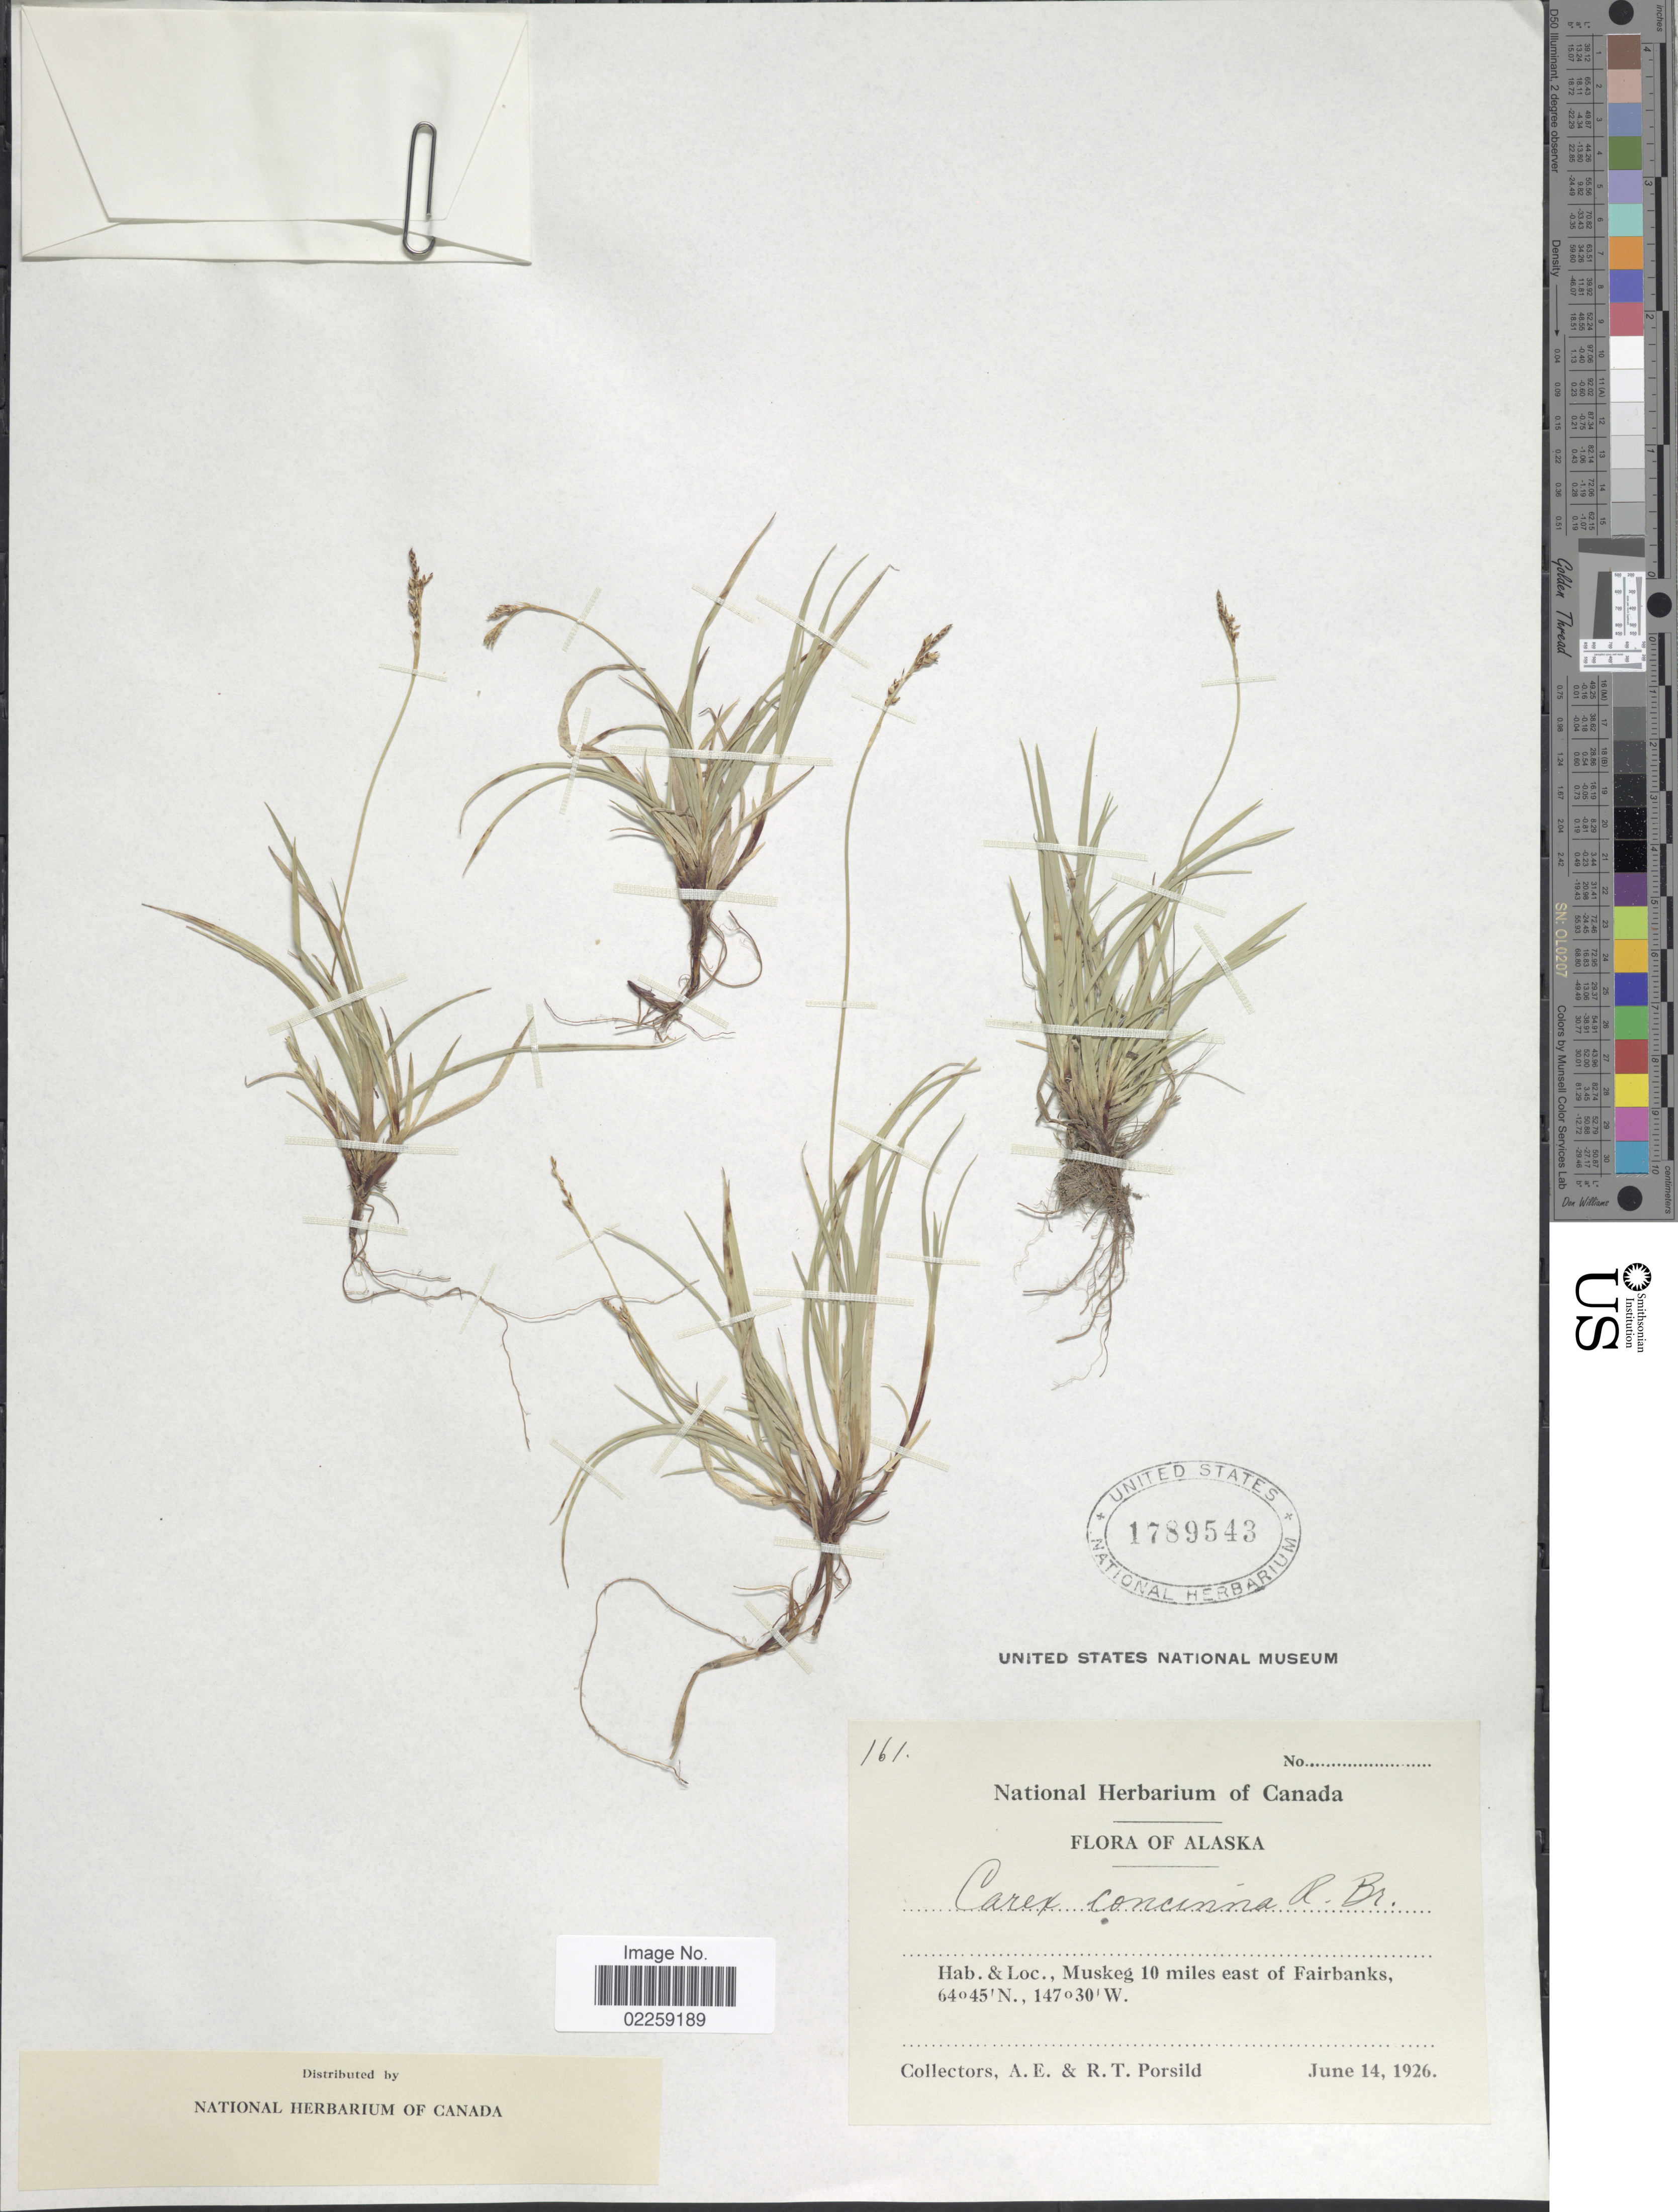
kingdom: Plantae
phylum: Tracheophyta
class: Liliopsida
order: Poales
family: Cyperaceae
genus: Carex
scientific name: Carex concinna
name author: R. Br.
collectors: A. E. Porsild & R. T. Porsild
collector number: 161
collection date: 1926-06-14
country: United States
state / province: Alaska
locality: Muskeg 10 miles east of Fairbanks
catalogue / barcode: US 1789543